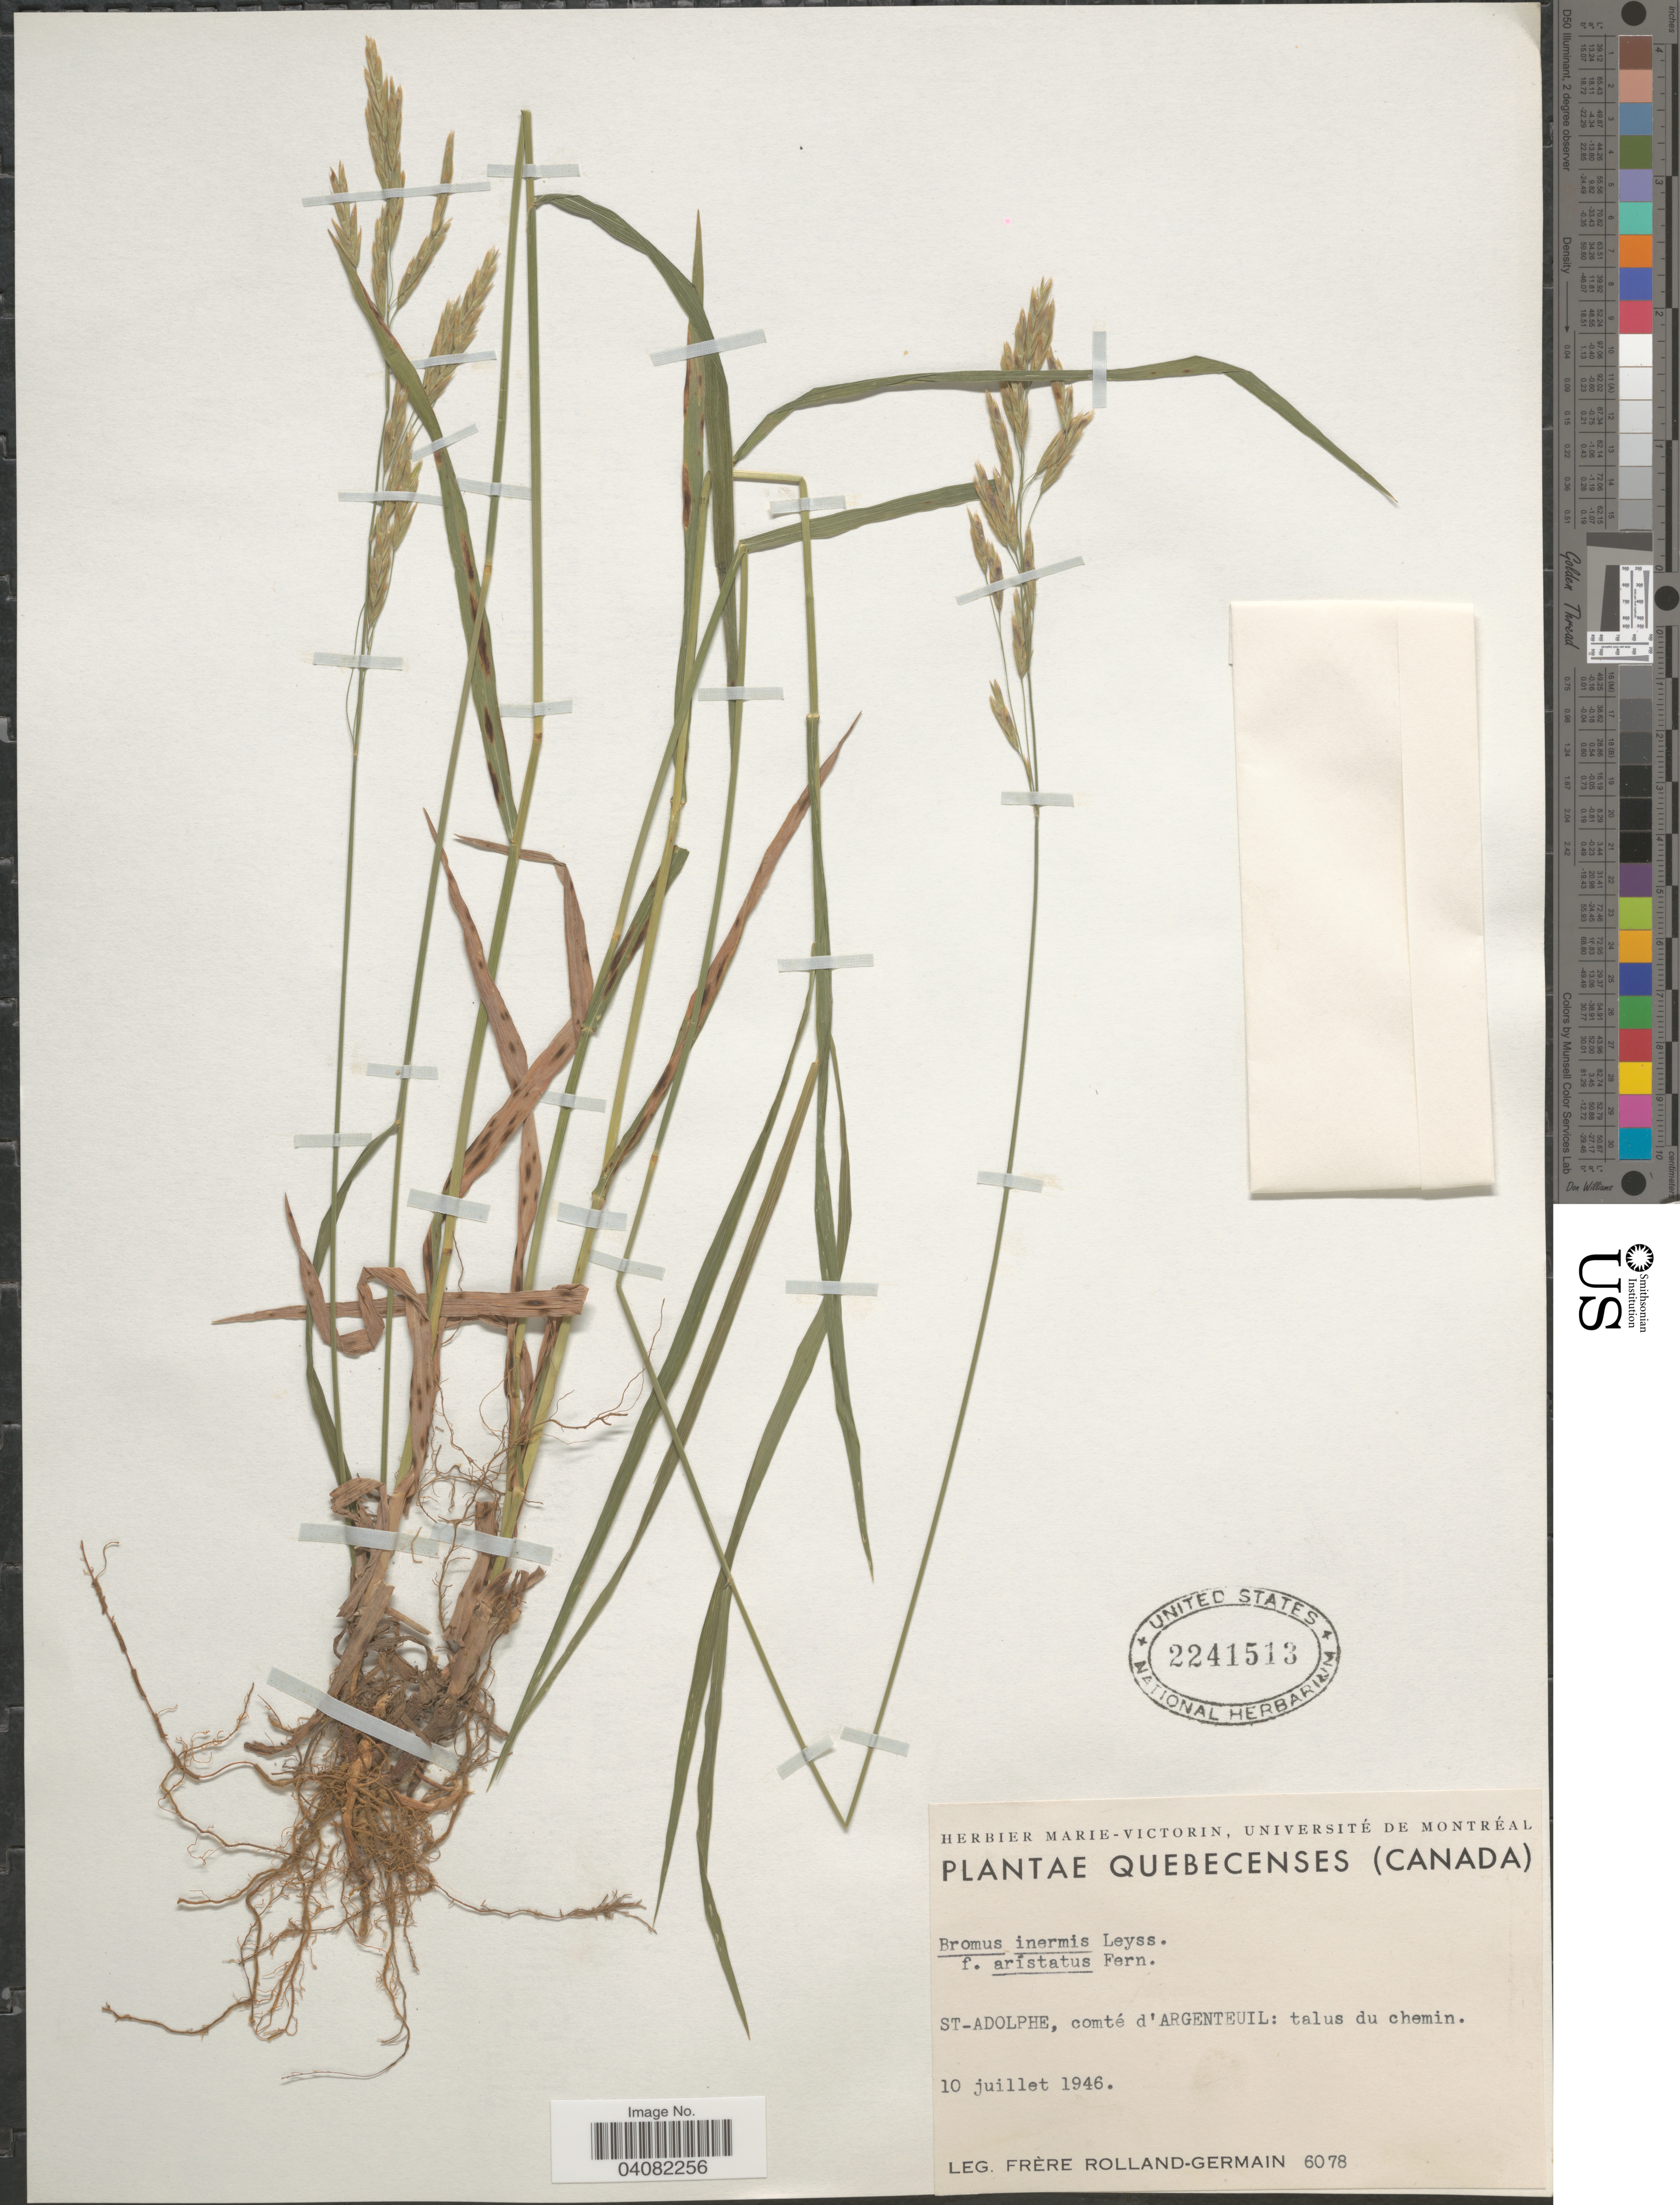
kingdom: Plantae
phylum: Tracheophyta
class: Liliopsida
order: Poales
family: Poaceae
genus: Bromus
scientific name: Bromus inermis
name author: Leyss.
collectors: Rolland-Germain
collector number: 6078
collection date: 1946-07-10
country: Canada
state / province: Quebec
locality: St-Adolphe, comté d'Argenteuil: talus du chemin.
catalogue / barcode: US 2241513